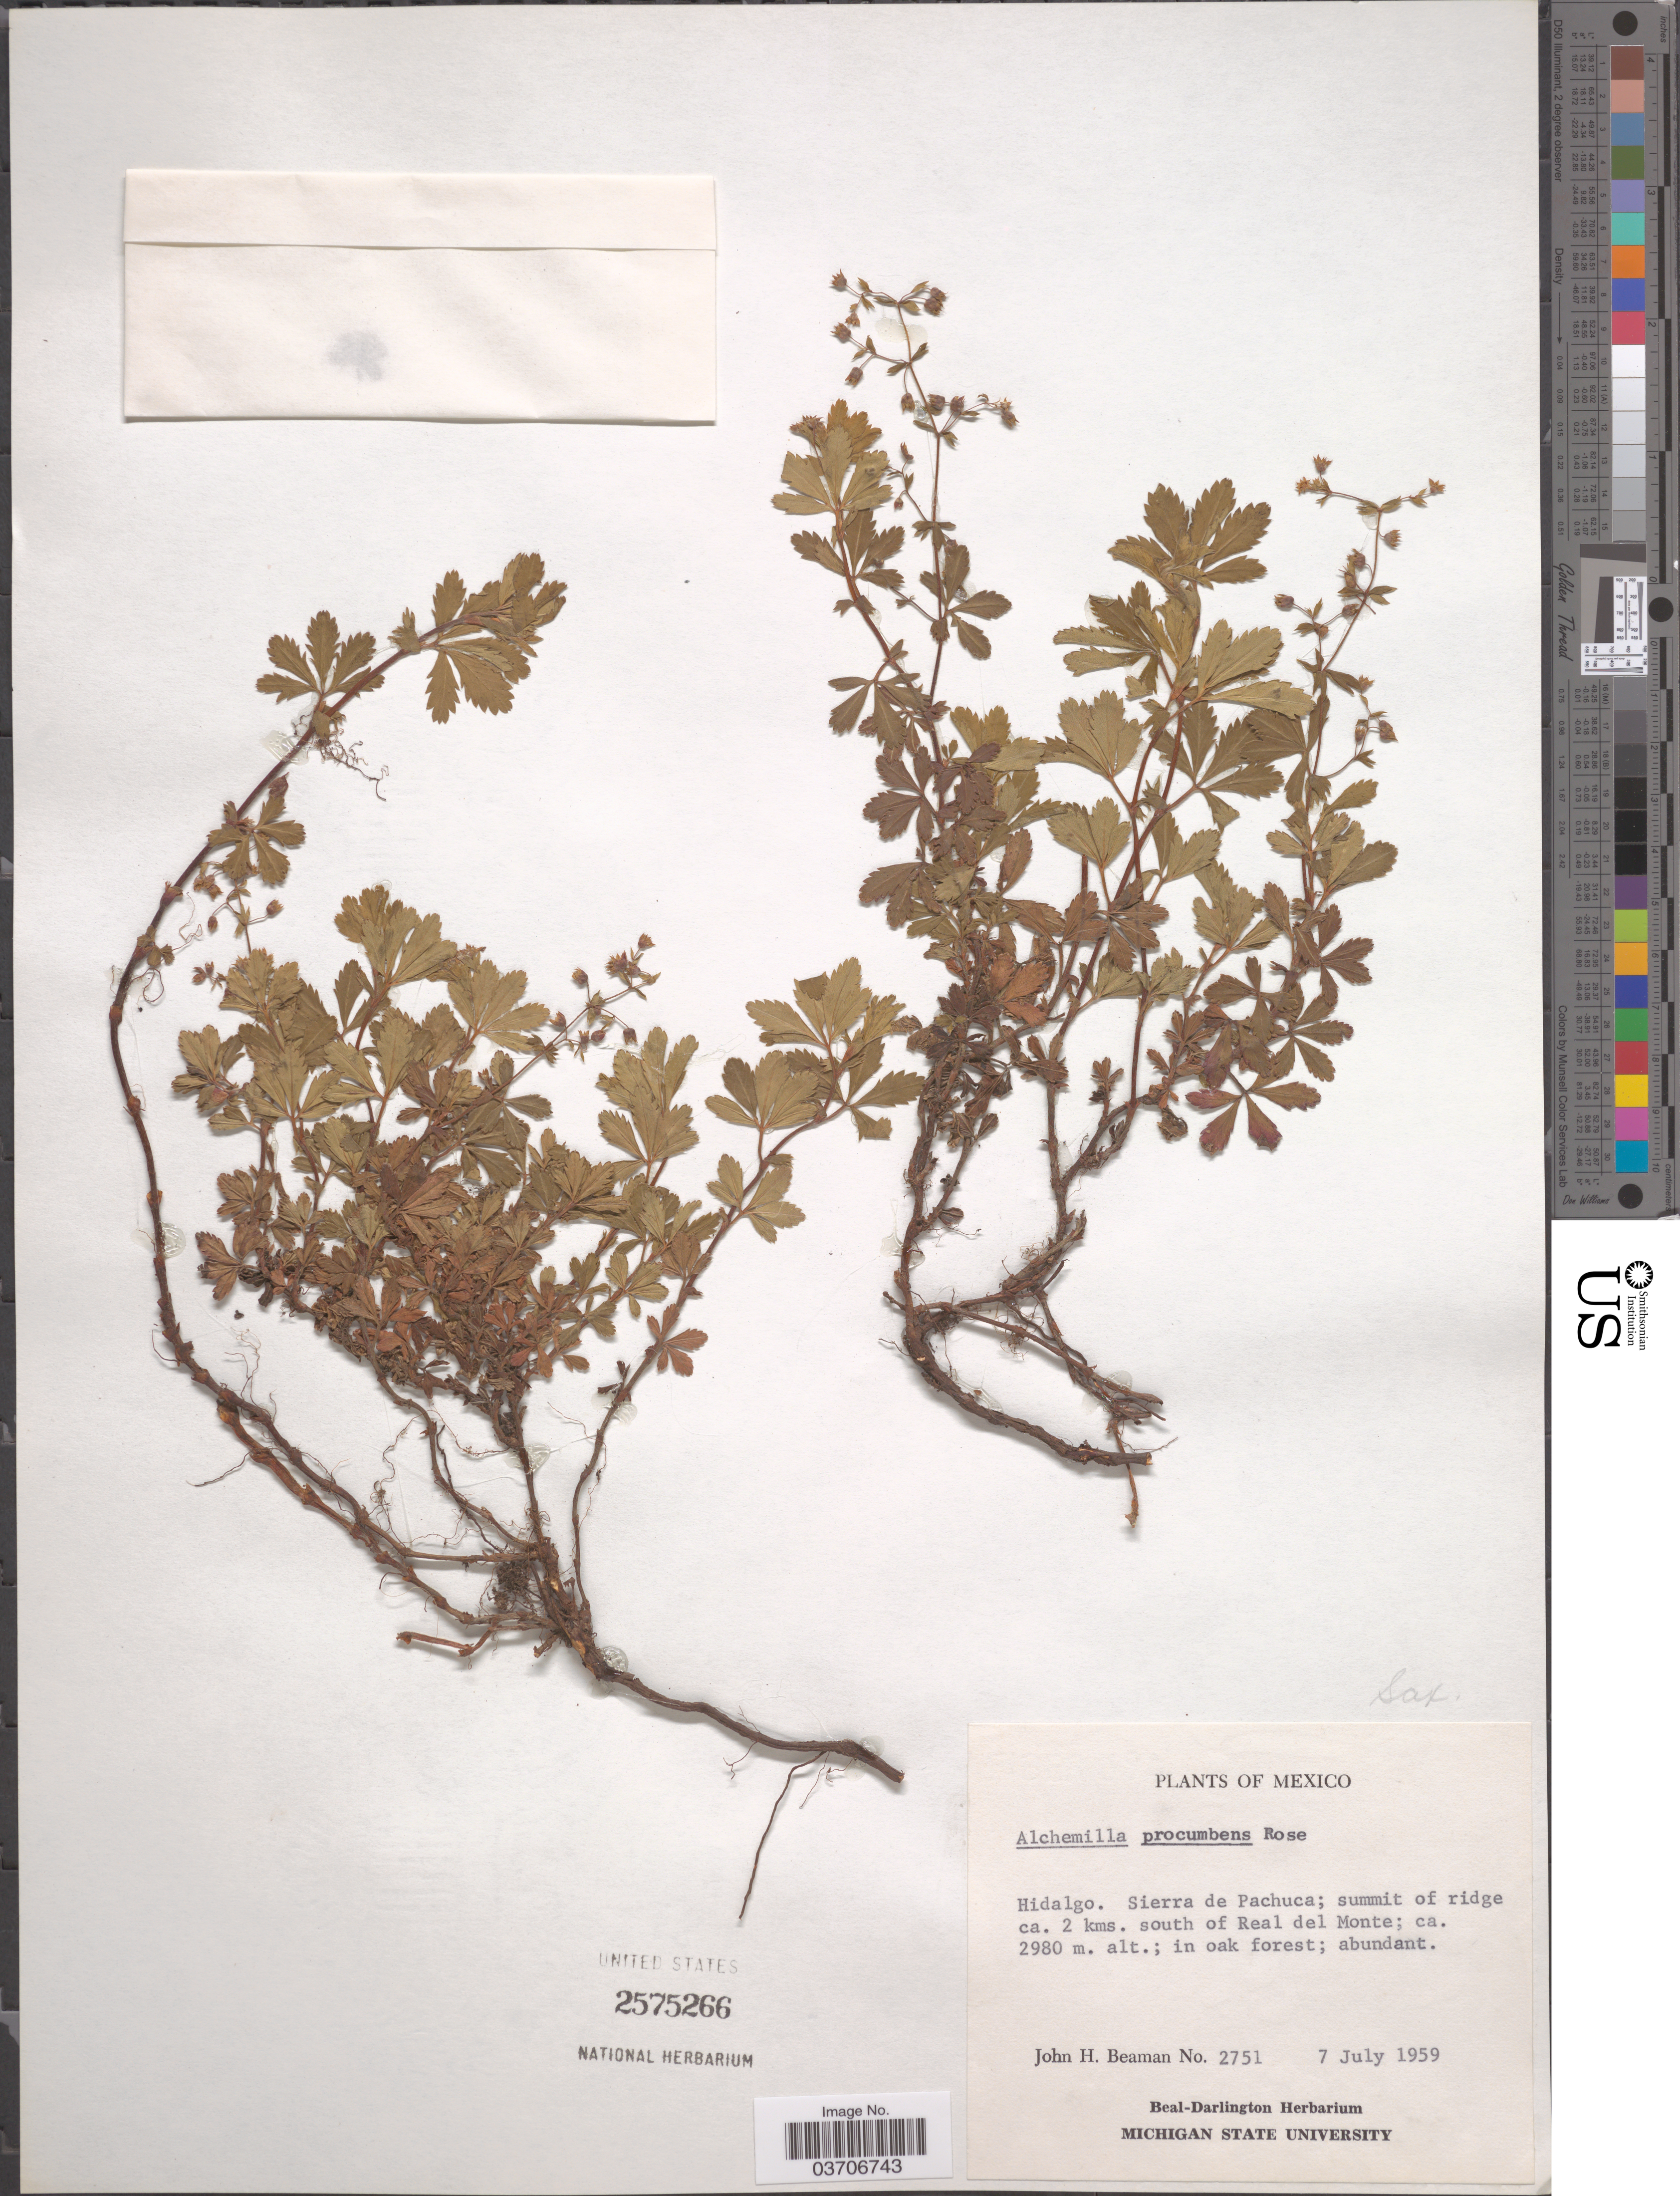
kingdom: Plantae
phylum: Tracheophyta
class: Magnoliopsida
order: Rosales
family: Rosaceae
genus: Lachemilla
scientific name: Lachemilla procumbens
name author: (Rose) Rydb.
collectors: J. H. Beaman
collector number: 2751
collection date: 1959-07-07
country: Mexico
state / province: Hidalgo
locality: Sierra de Pachuca; summit of ridge ca. 2 kms. south of Real del Monte.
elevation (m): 2980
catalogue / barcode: US 2575266